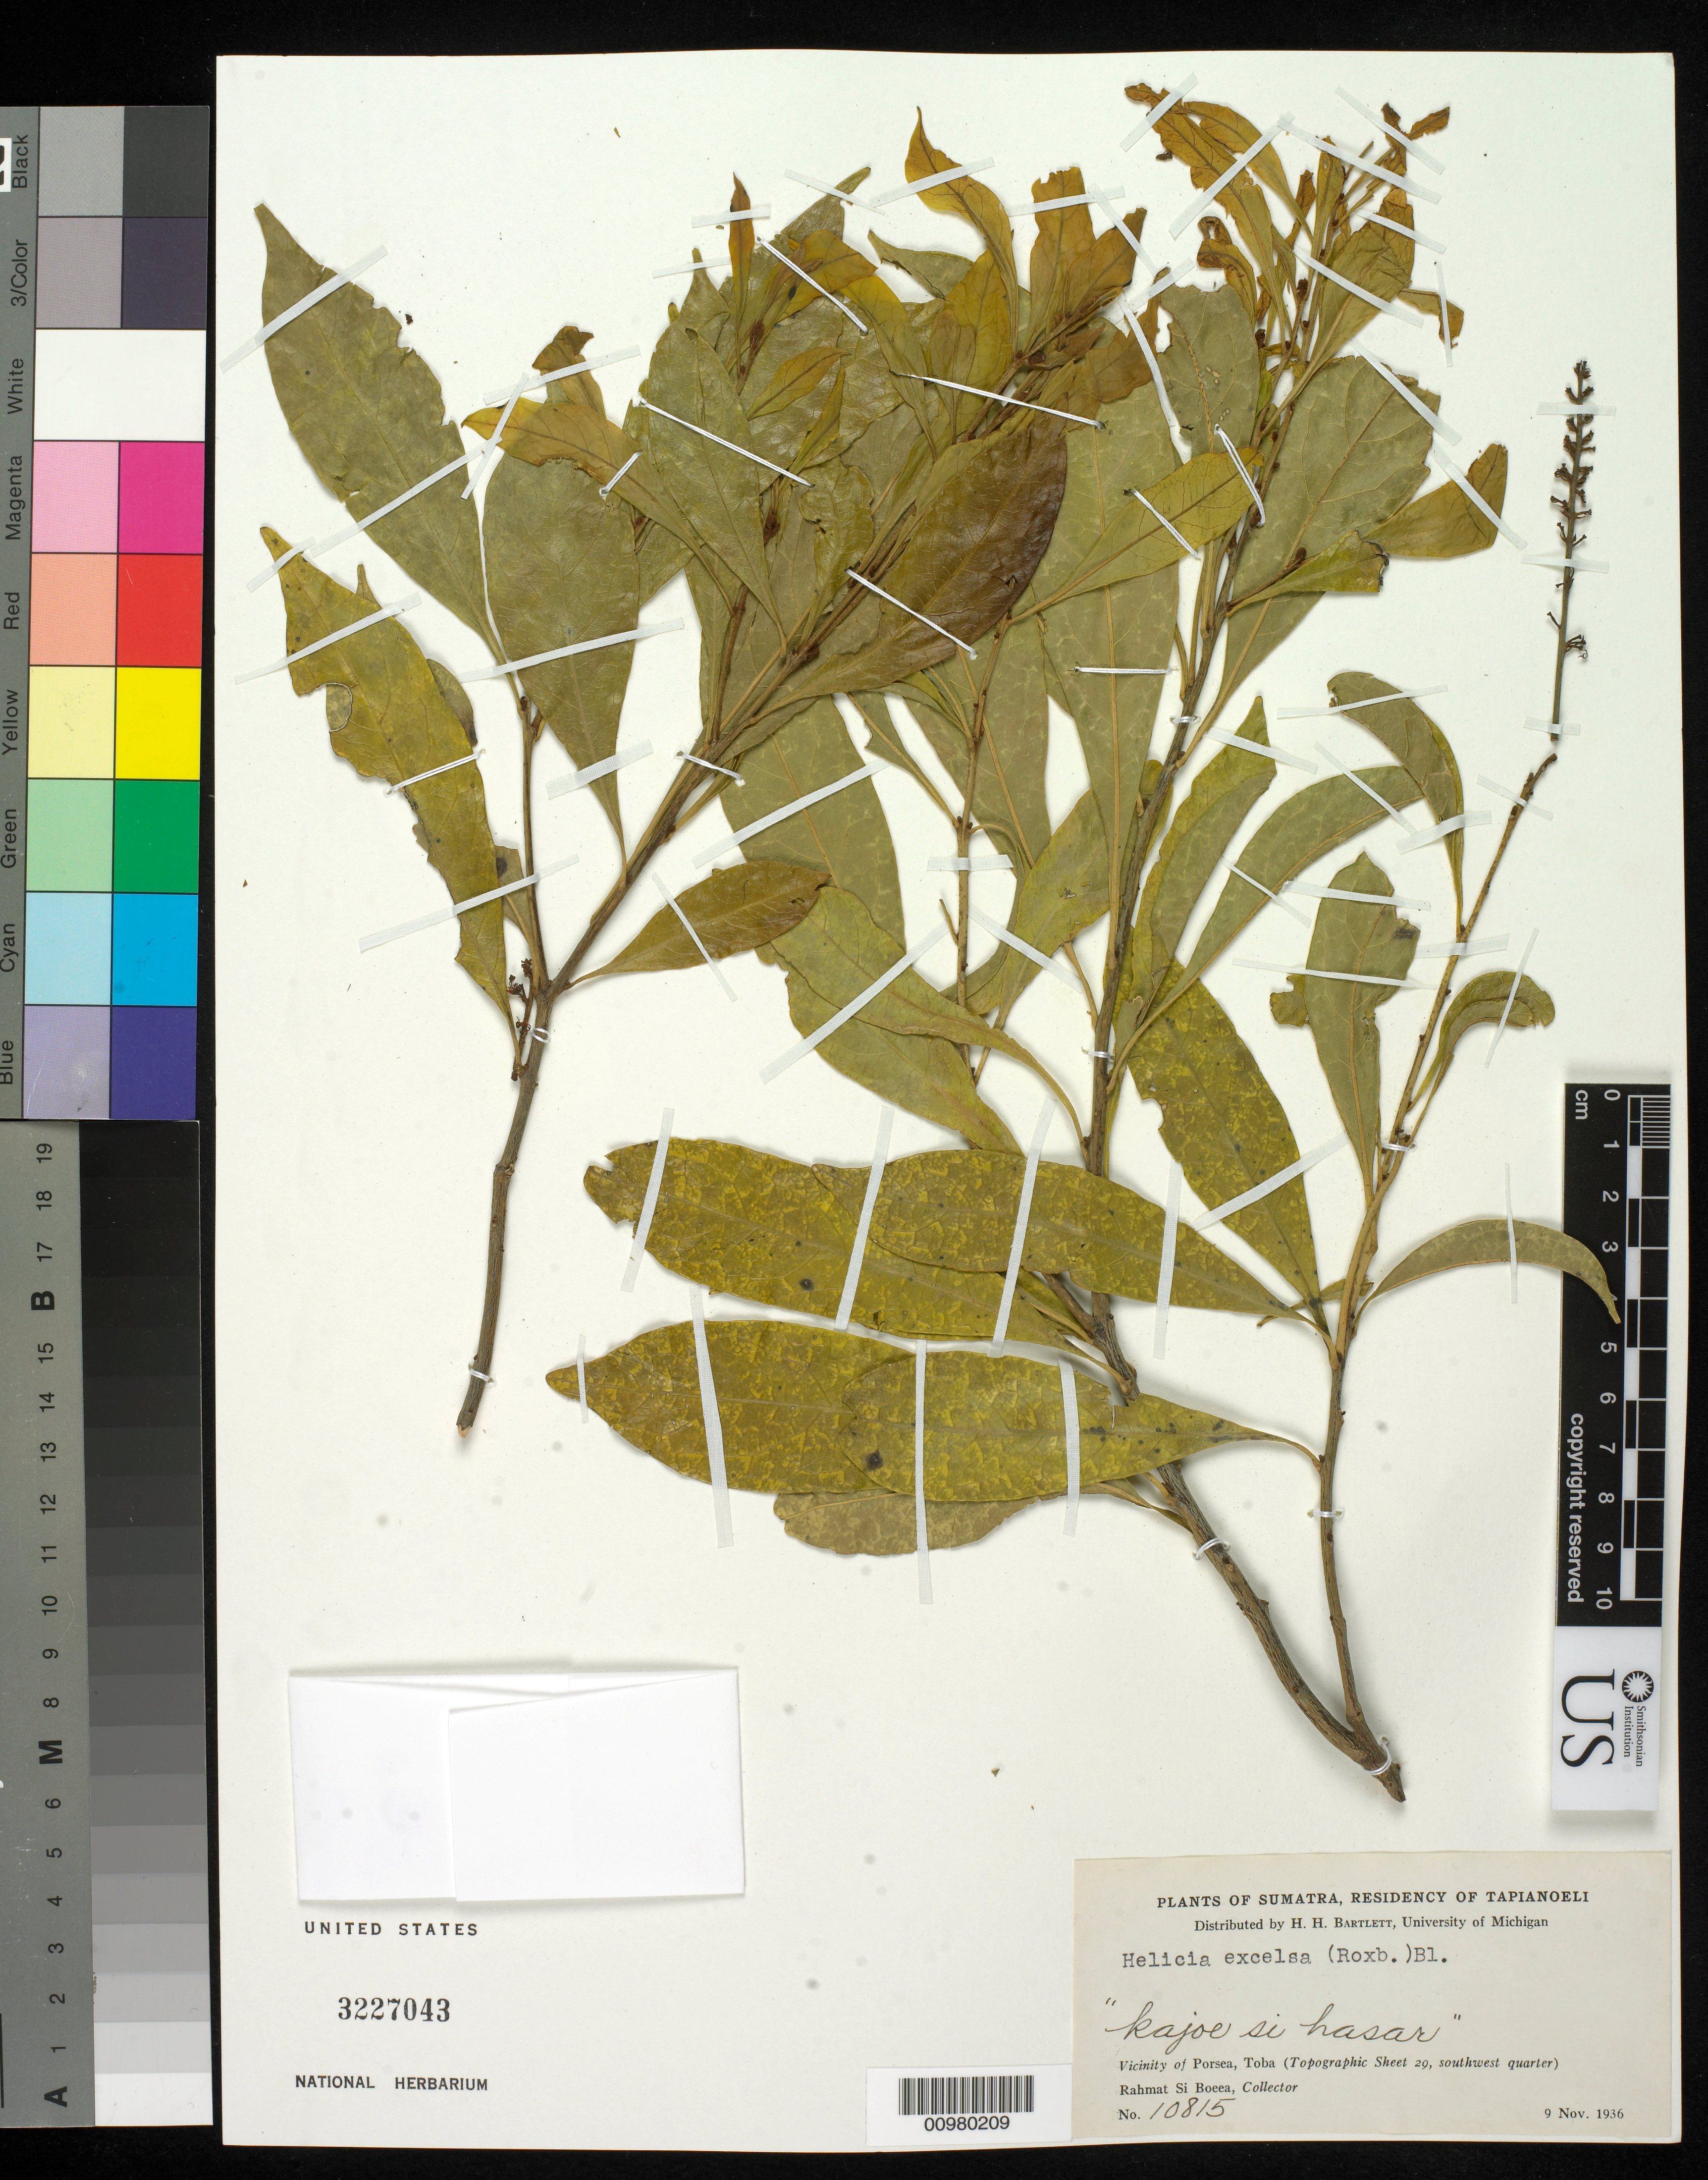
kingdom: Plantae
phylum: Tracheophyta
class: Magnoliopsida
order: Proteales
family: Proteaceae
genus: Helicia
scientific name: Helicia excelsa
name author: (Roxb.) Blume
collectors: Rahmat Si Boeea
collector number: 10815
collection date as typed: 09 Nov 1936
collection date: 1936-11-09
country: Indonesia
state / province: Sumatra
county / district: North Sumatra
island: Sumatra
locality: Vicinity of Porsea, Toba (Topographic Sheet 29, SW quarter)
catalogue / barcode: US 3227043